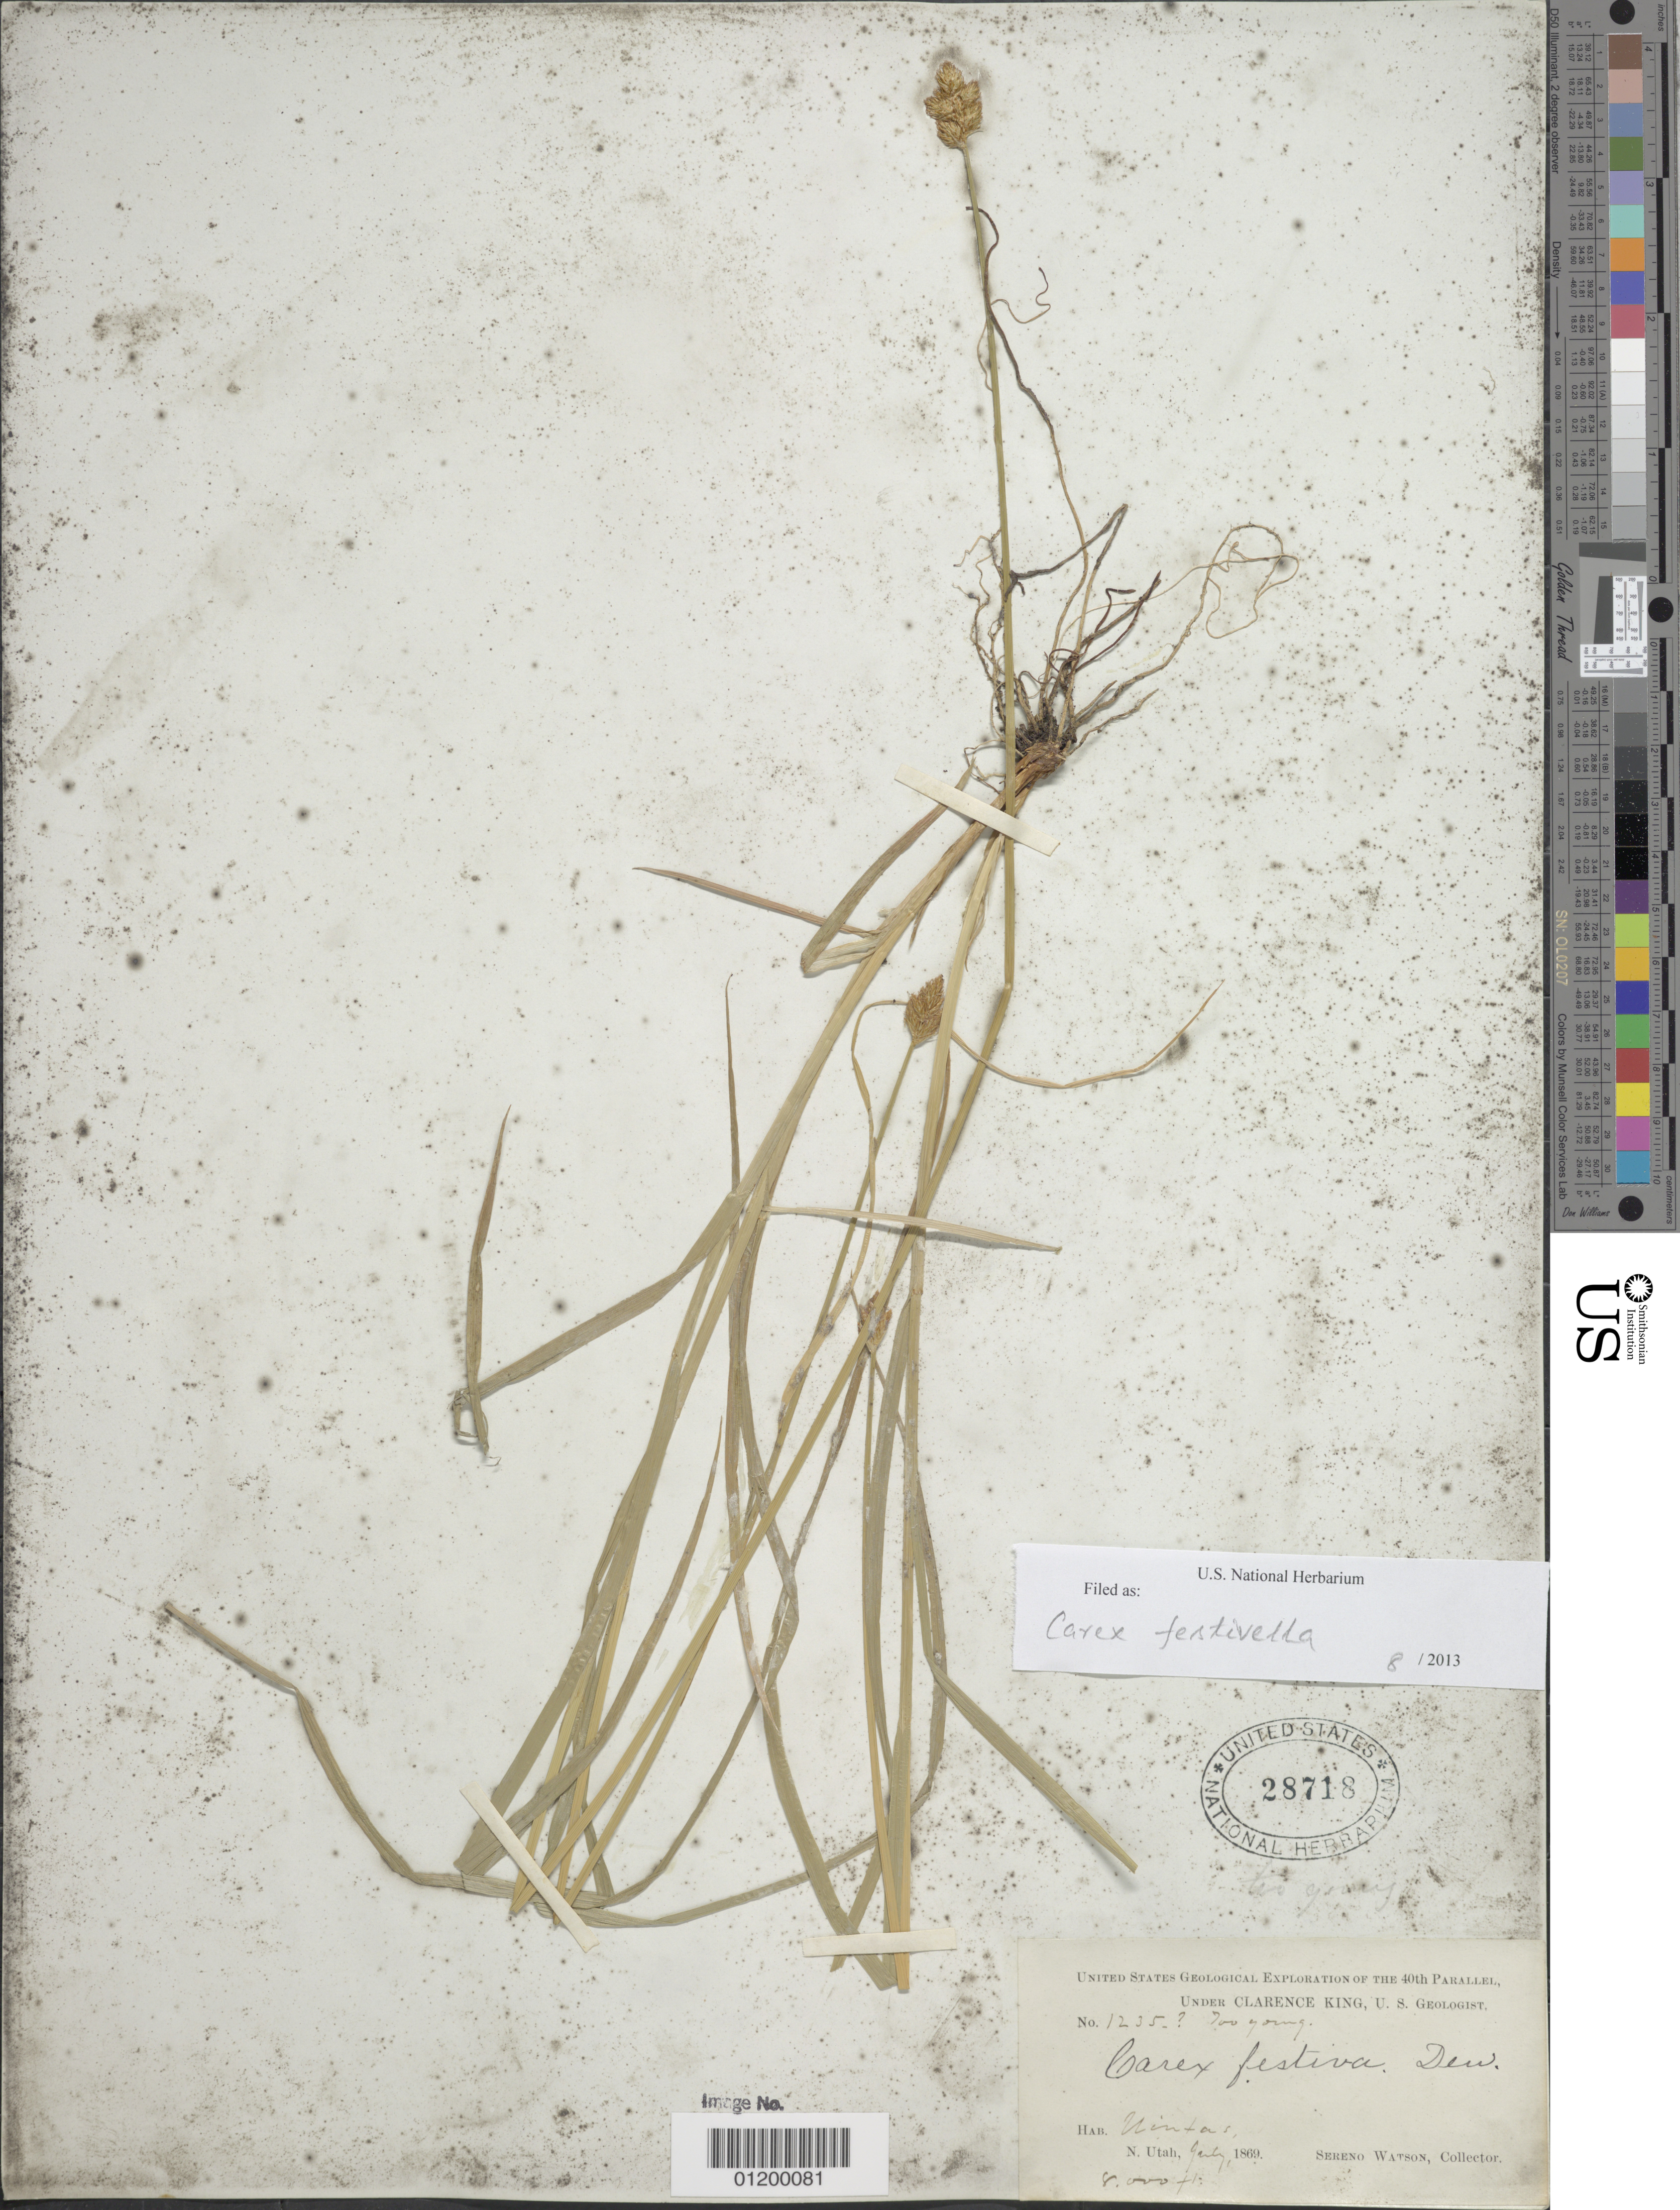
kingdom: Plantae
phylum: Tracheophyta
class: Liliopsida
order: Poales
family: Cyperaceae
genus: Carex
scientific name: Carex microptera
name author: Mack.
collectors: S. Watson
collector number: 1235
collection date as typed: Jul 1869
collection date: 1869-07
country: United States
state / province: Utah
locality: Uintas.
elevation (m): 2438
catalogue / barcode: US 28718